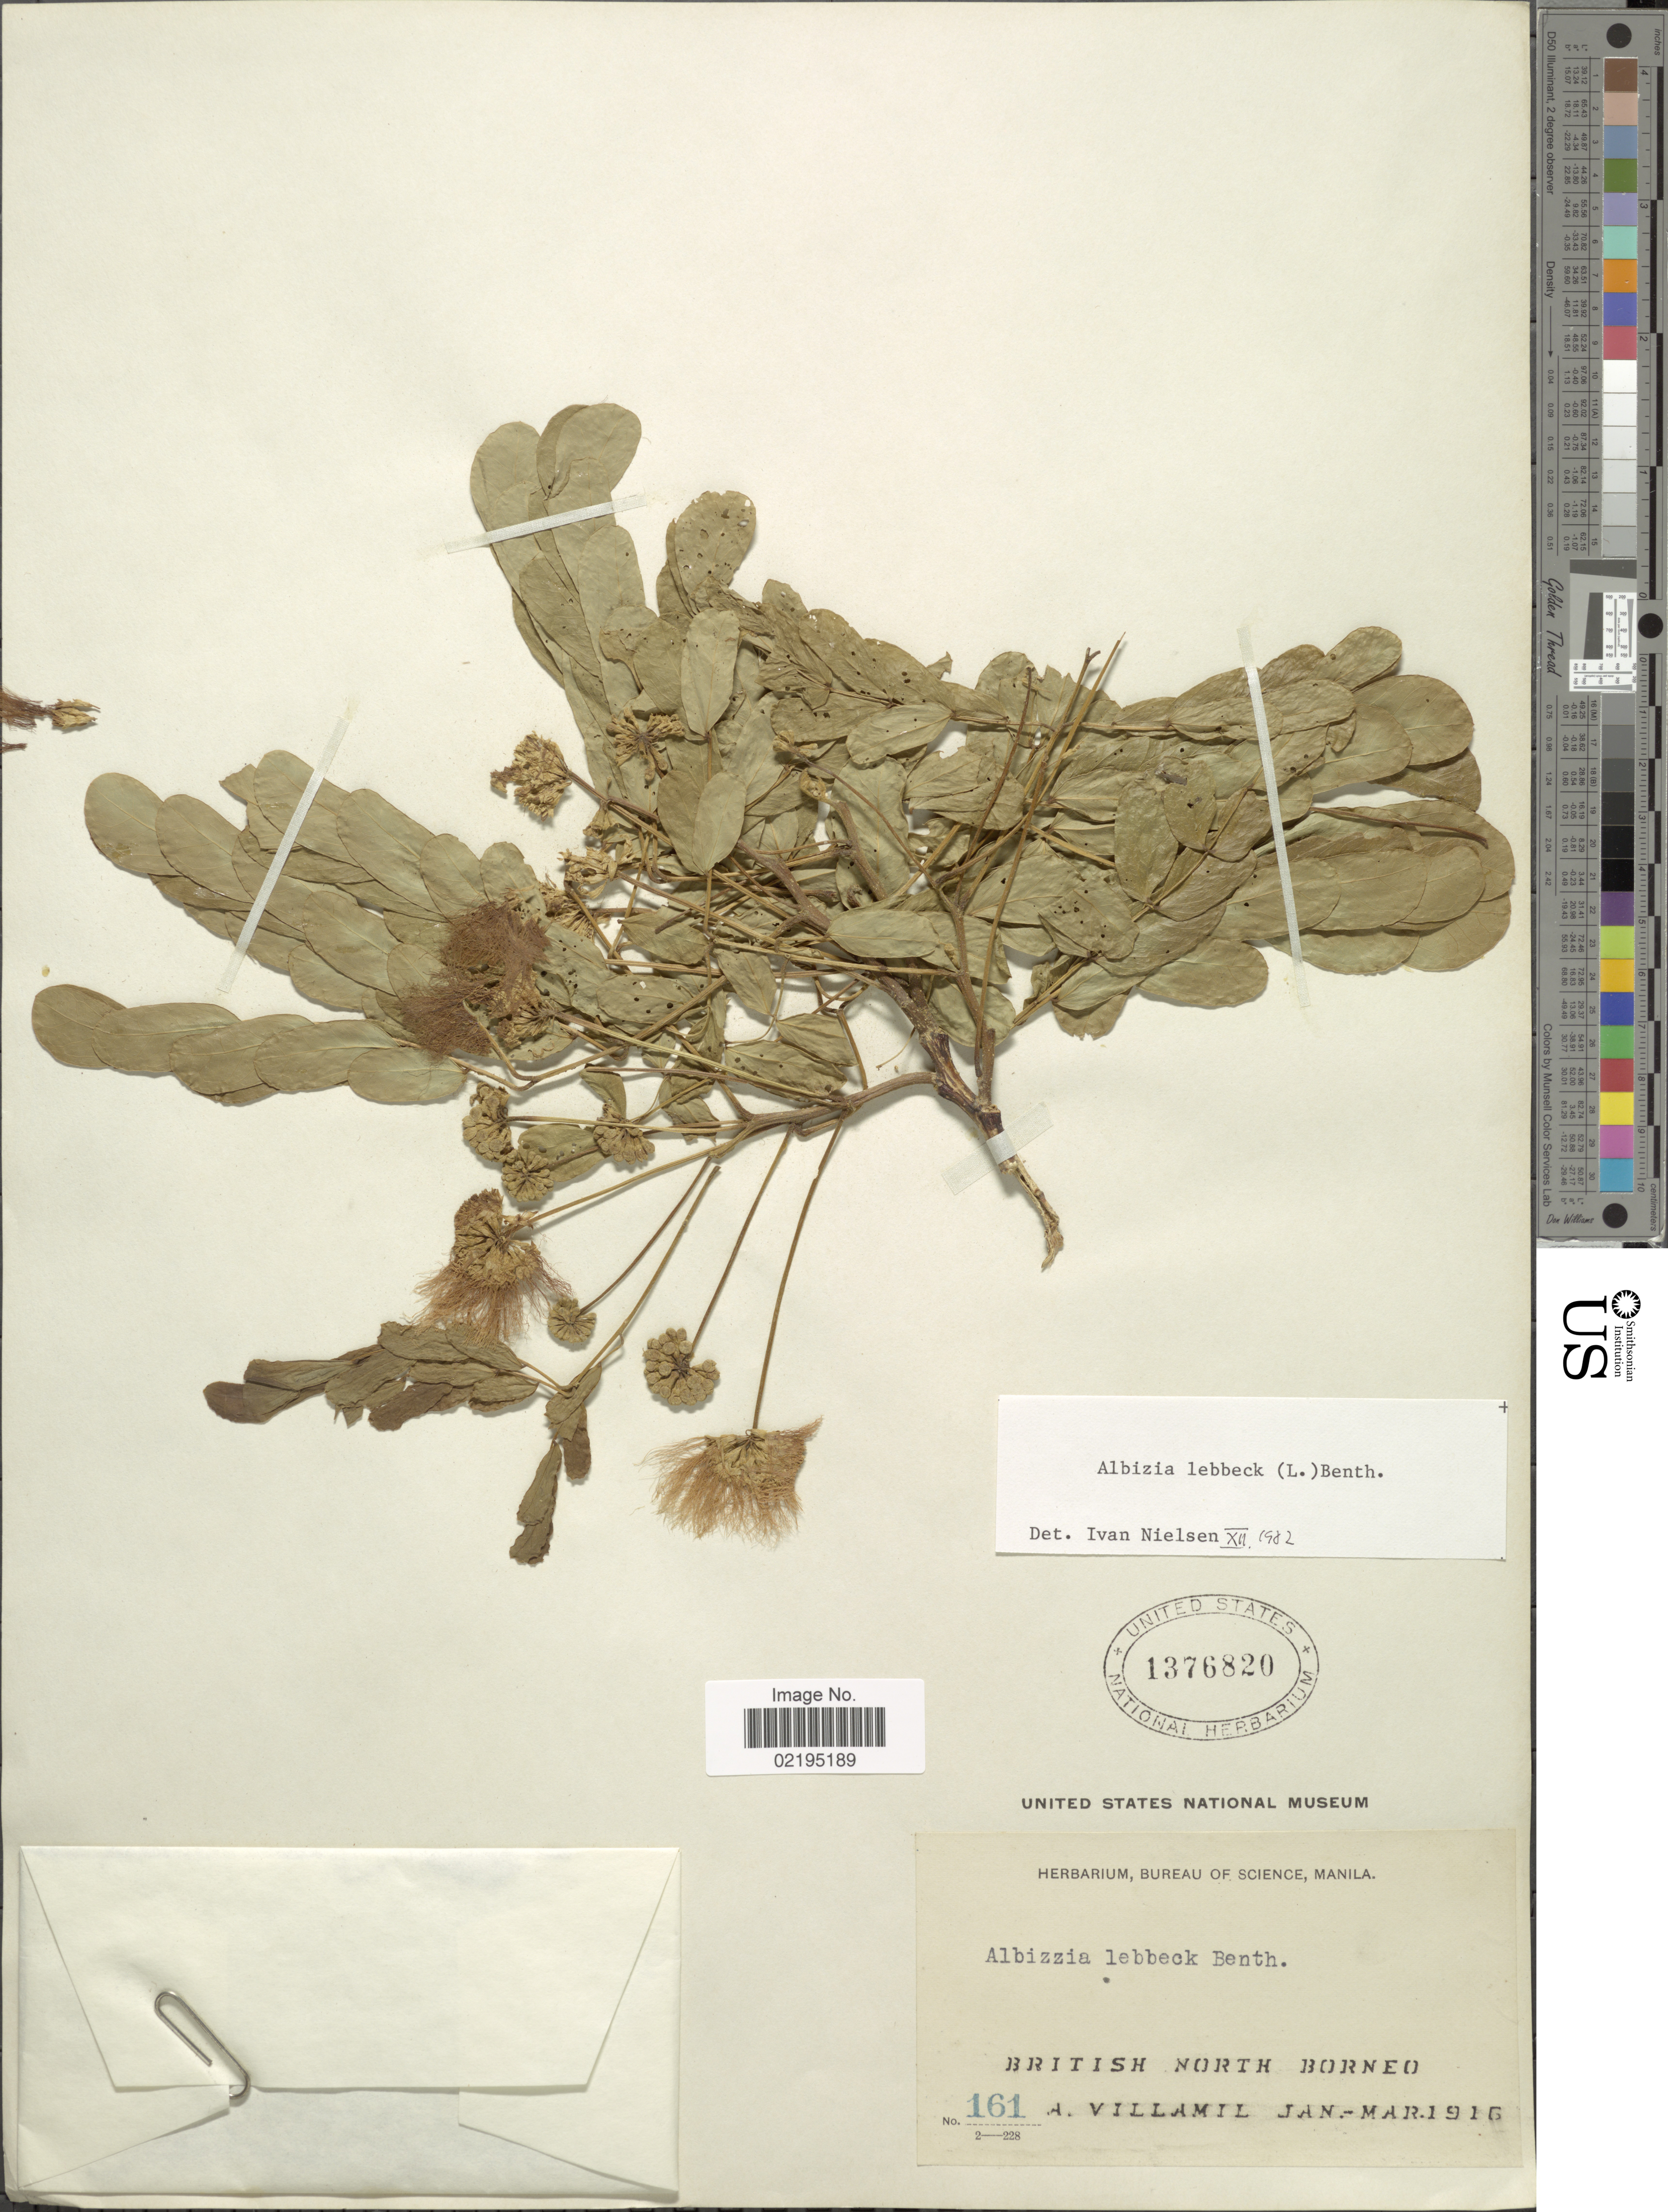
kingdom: Plantae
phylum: Tracheophyta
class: Magnoliopsida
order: Fabales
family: Fabaceae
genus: Albizia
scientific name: Albizia lebbeck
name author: (L.) Benth.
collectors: A. Villamil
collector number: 161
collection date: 1916-01/1916-03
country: Malaysia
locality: British North Borneo.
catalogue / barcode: US 1376820